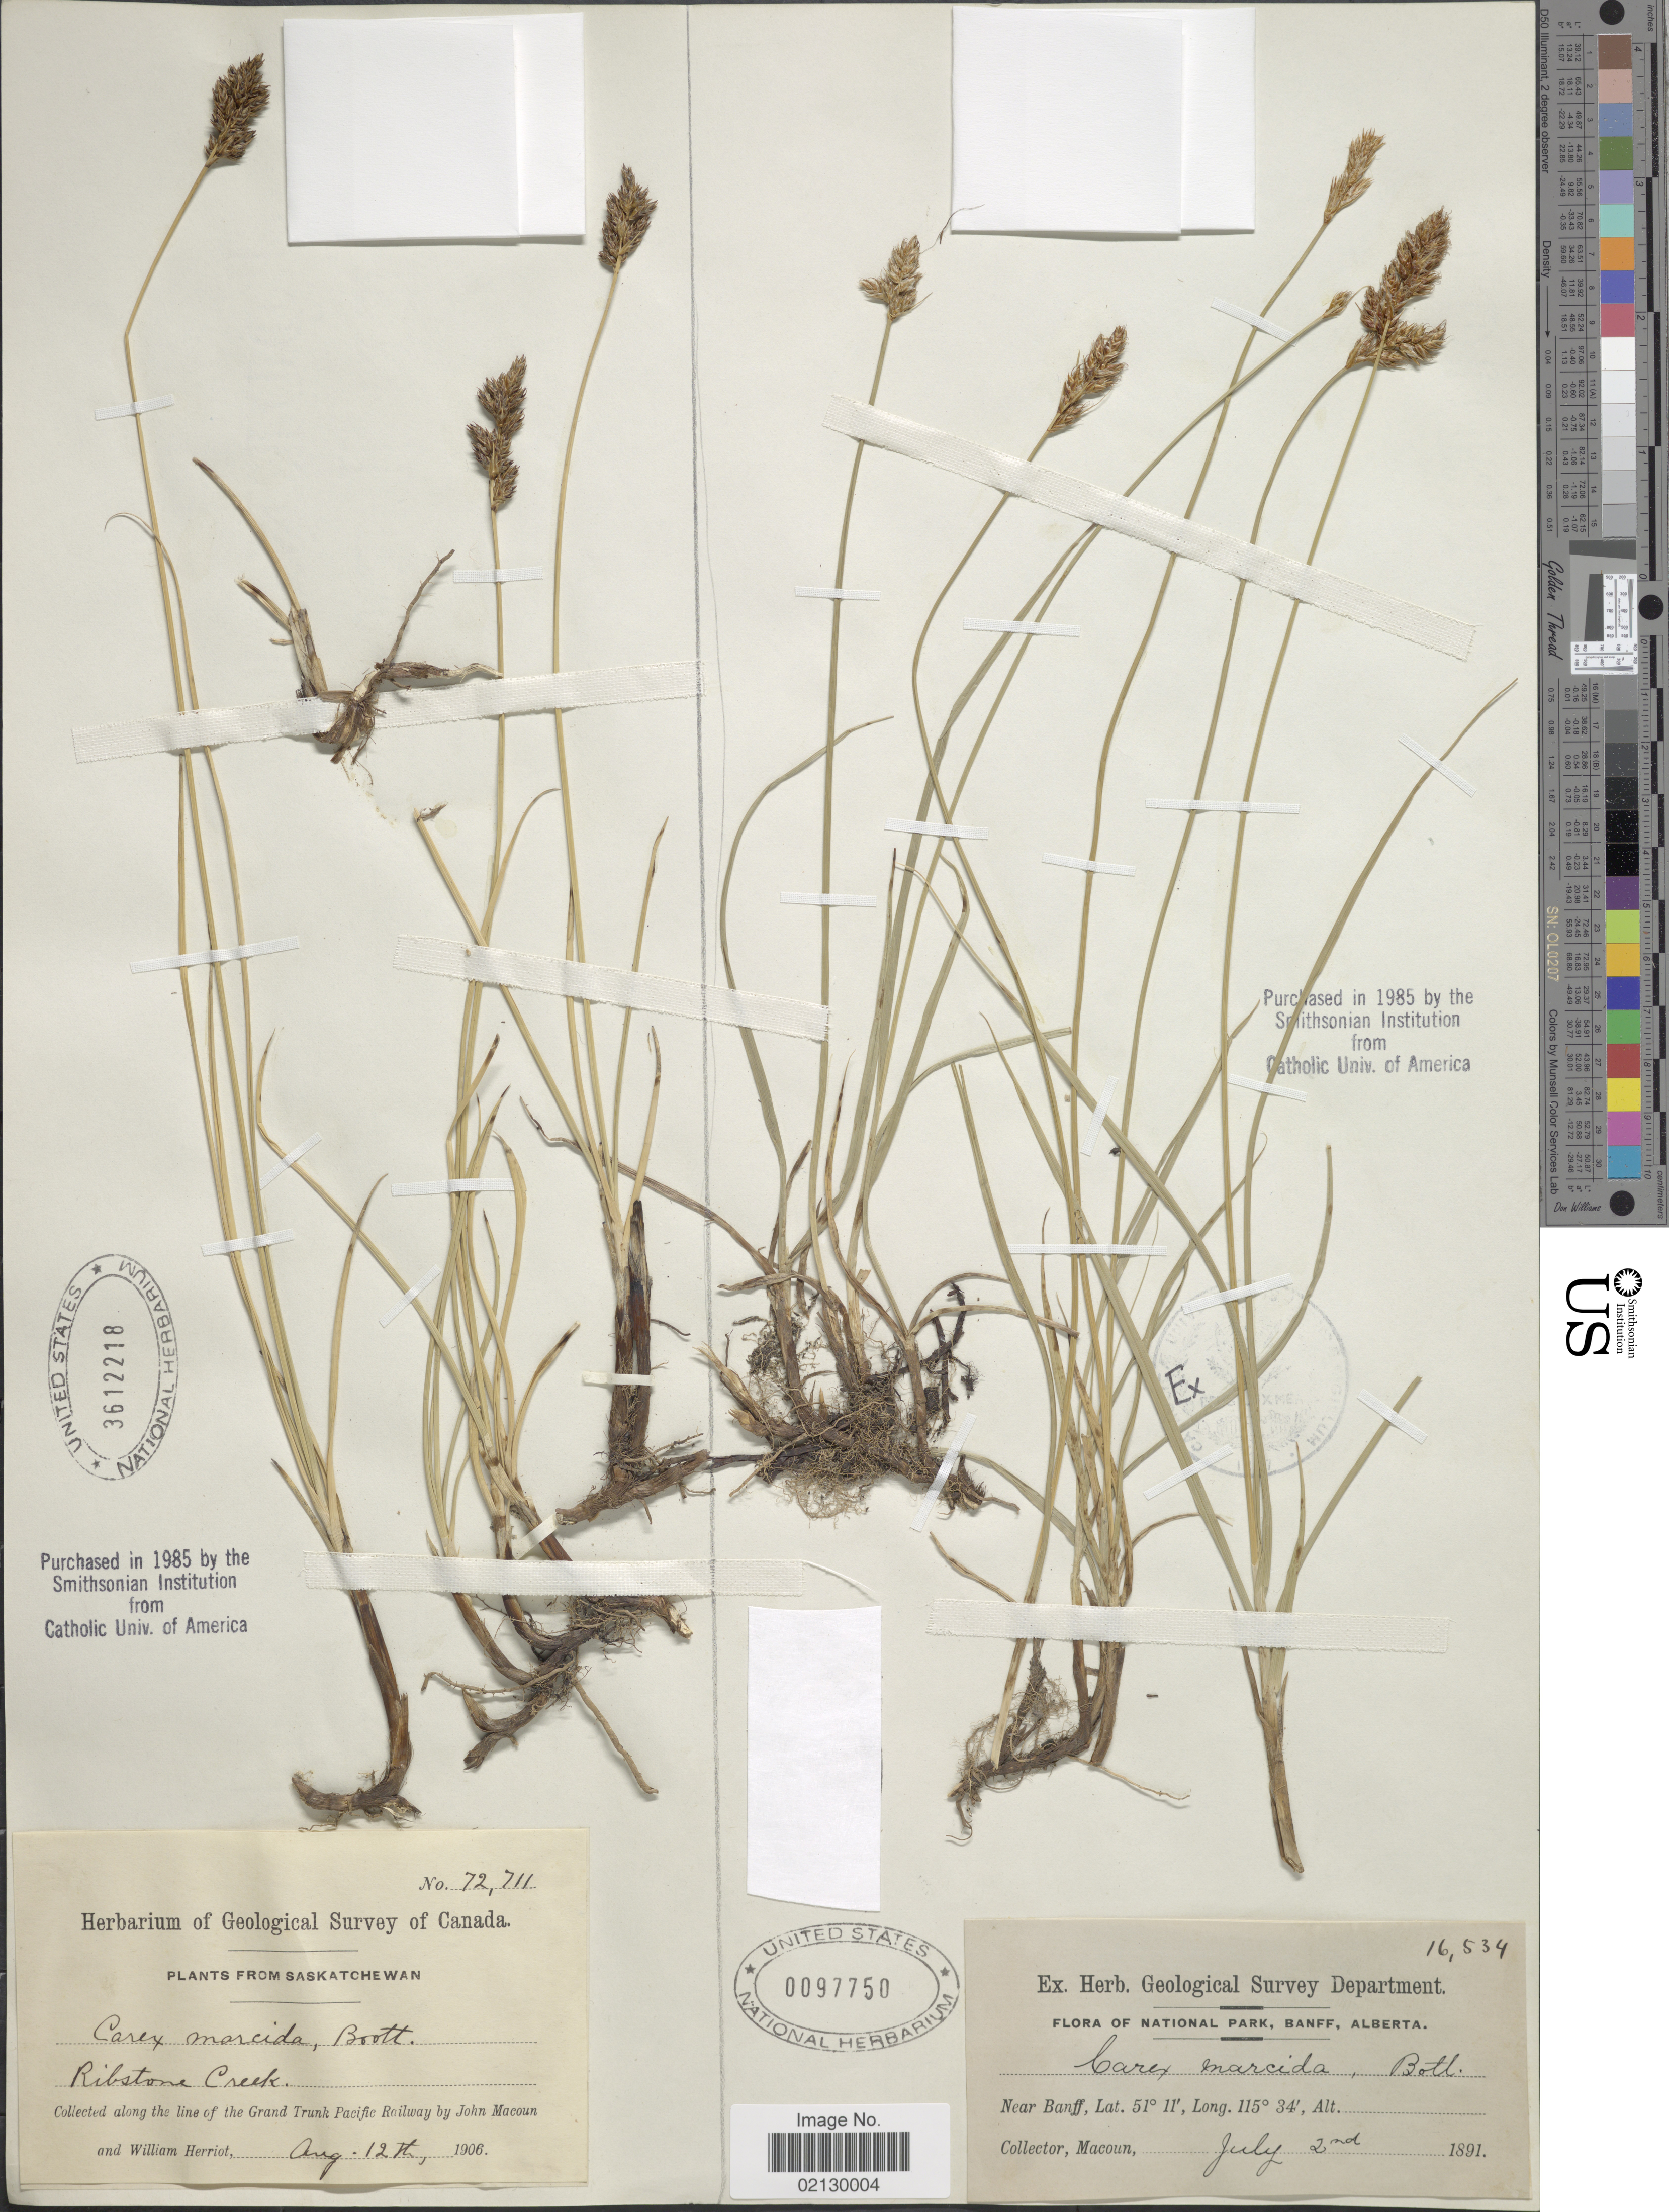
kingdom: Plantae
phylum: Tracheophyta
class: Liliopsida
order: Poales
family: Cyperaceae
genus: Carex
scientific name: Carex praegracilis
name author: W. Boott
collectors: J. Macoun & W. Herriot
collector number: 72711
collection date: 1906-08-12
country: Canada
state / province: Saskatchewan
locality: Ribstone Creek, along the line of the Grand Trunk Pacific Railway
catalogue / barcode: US 3612218